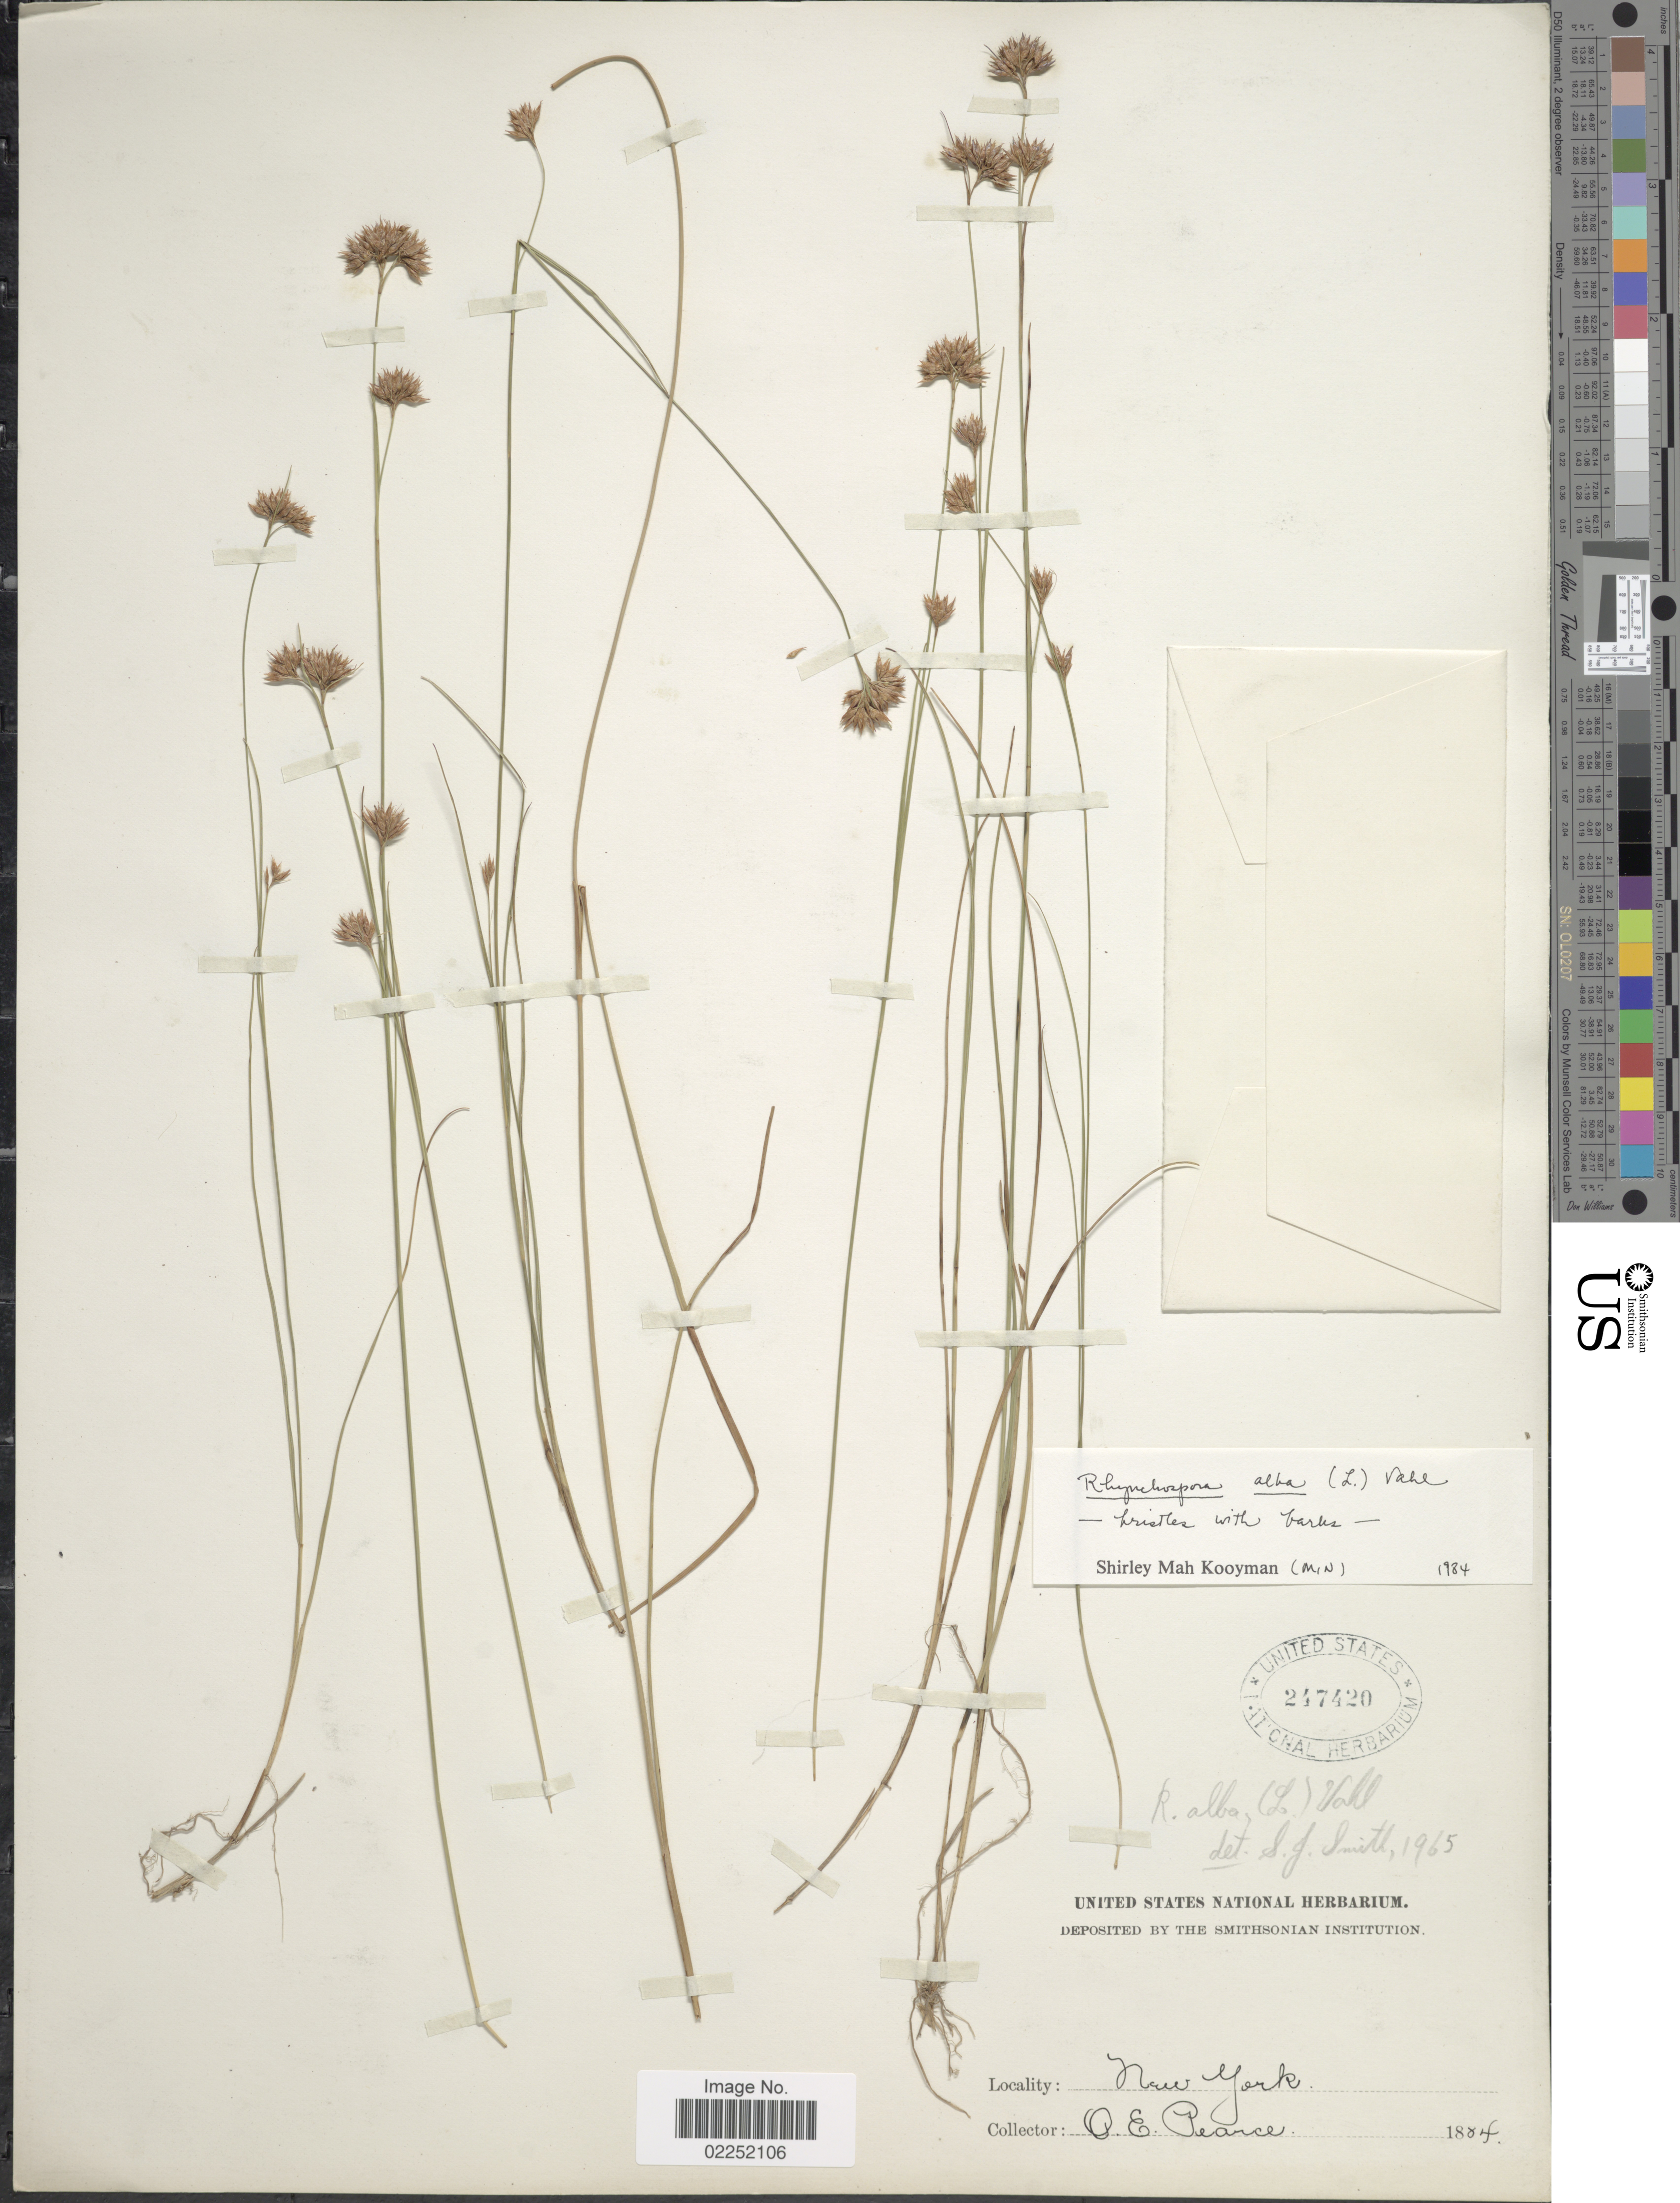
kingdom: Plantae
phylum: Tracheophyta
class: Liliopsida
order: Poales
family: Cyperaceae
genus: Rhynchospora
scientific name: Rhynchospora alba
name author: (L.) Vahl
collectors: O. E. Pearce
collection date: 1884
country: United States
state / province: New York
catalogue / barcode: US 247420